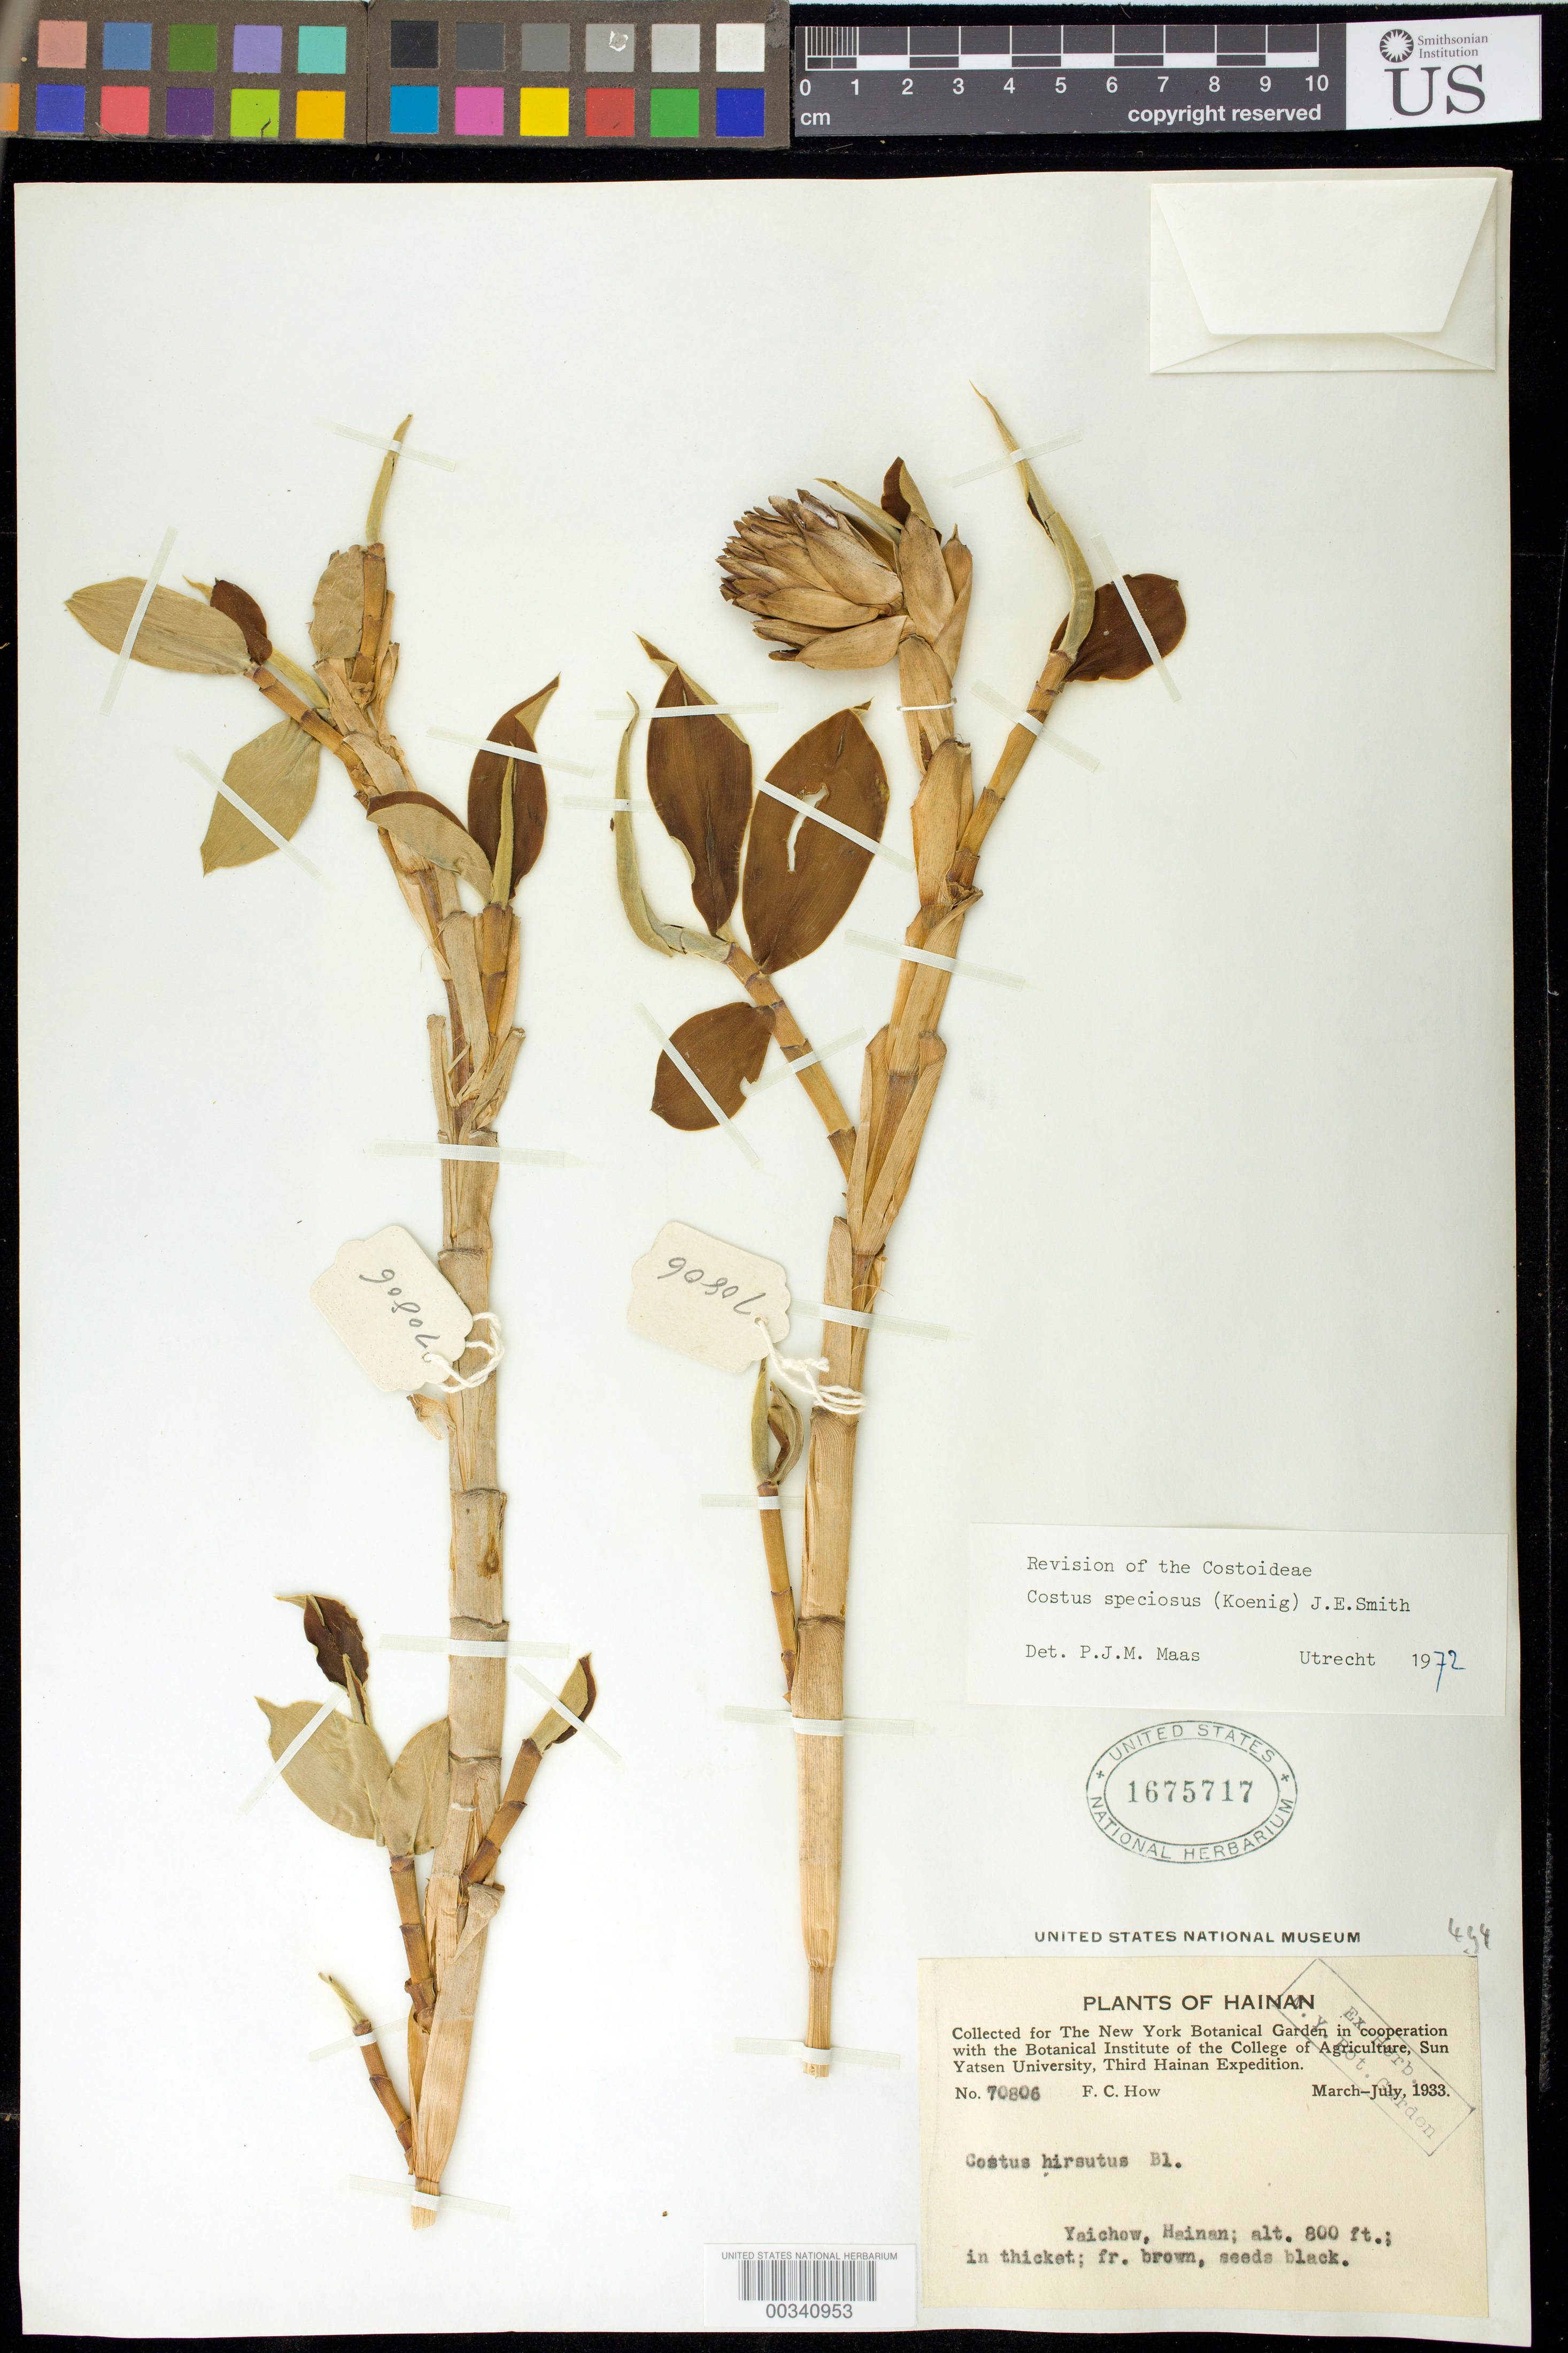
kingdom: Plantae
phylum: Tracheophyta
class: Liliopsida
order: Zingiberales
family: Costaceae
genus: Hellenia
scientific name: Hellenia speciosa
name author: (J. Koenig) S.R. Dutta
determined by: (US) Smithsonian Institution - National Museum of Natural History - Department of Botany (UNITED STATES)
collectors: F. How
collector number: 70806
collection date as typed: Mar 1933 to -- Jul 1933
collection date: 1933-03/1933-07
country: China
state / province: Hainan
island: Hainan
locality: Plants of hainan, yaichow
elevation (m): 244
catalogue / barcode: US 1675717